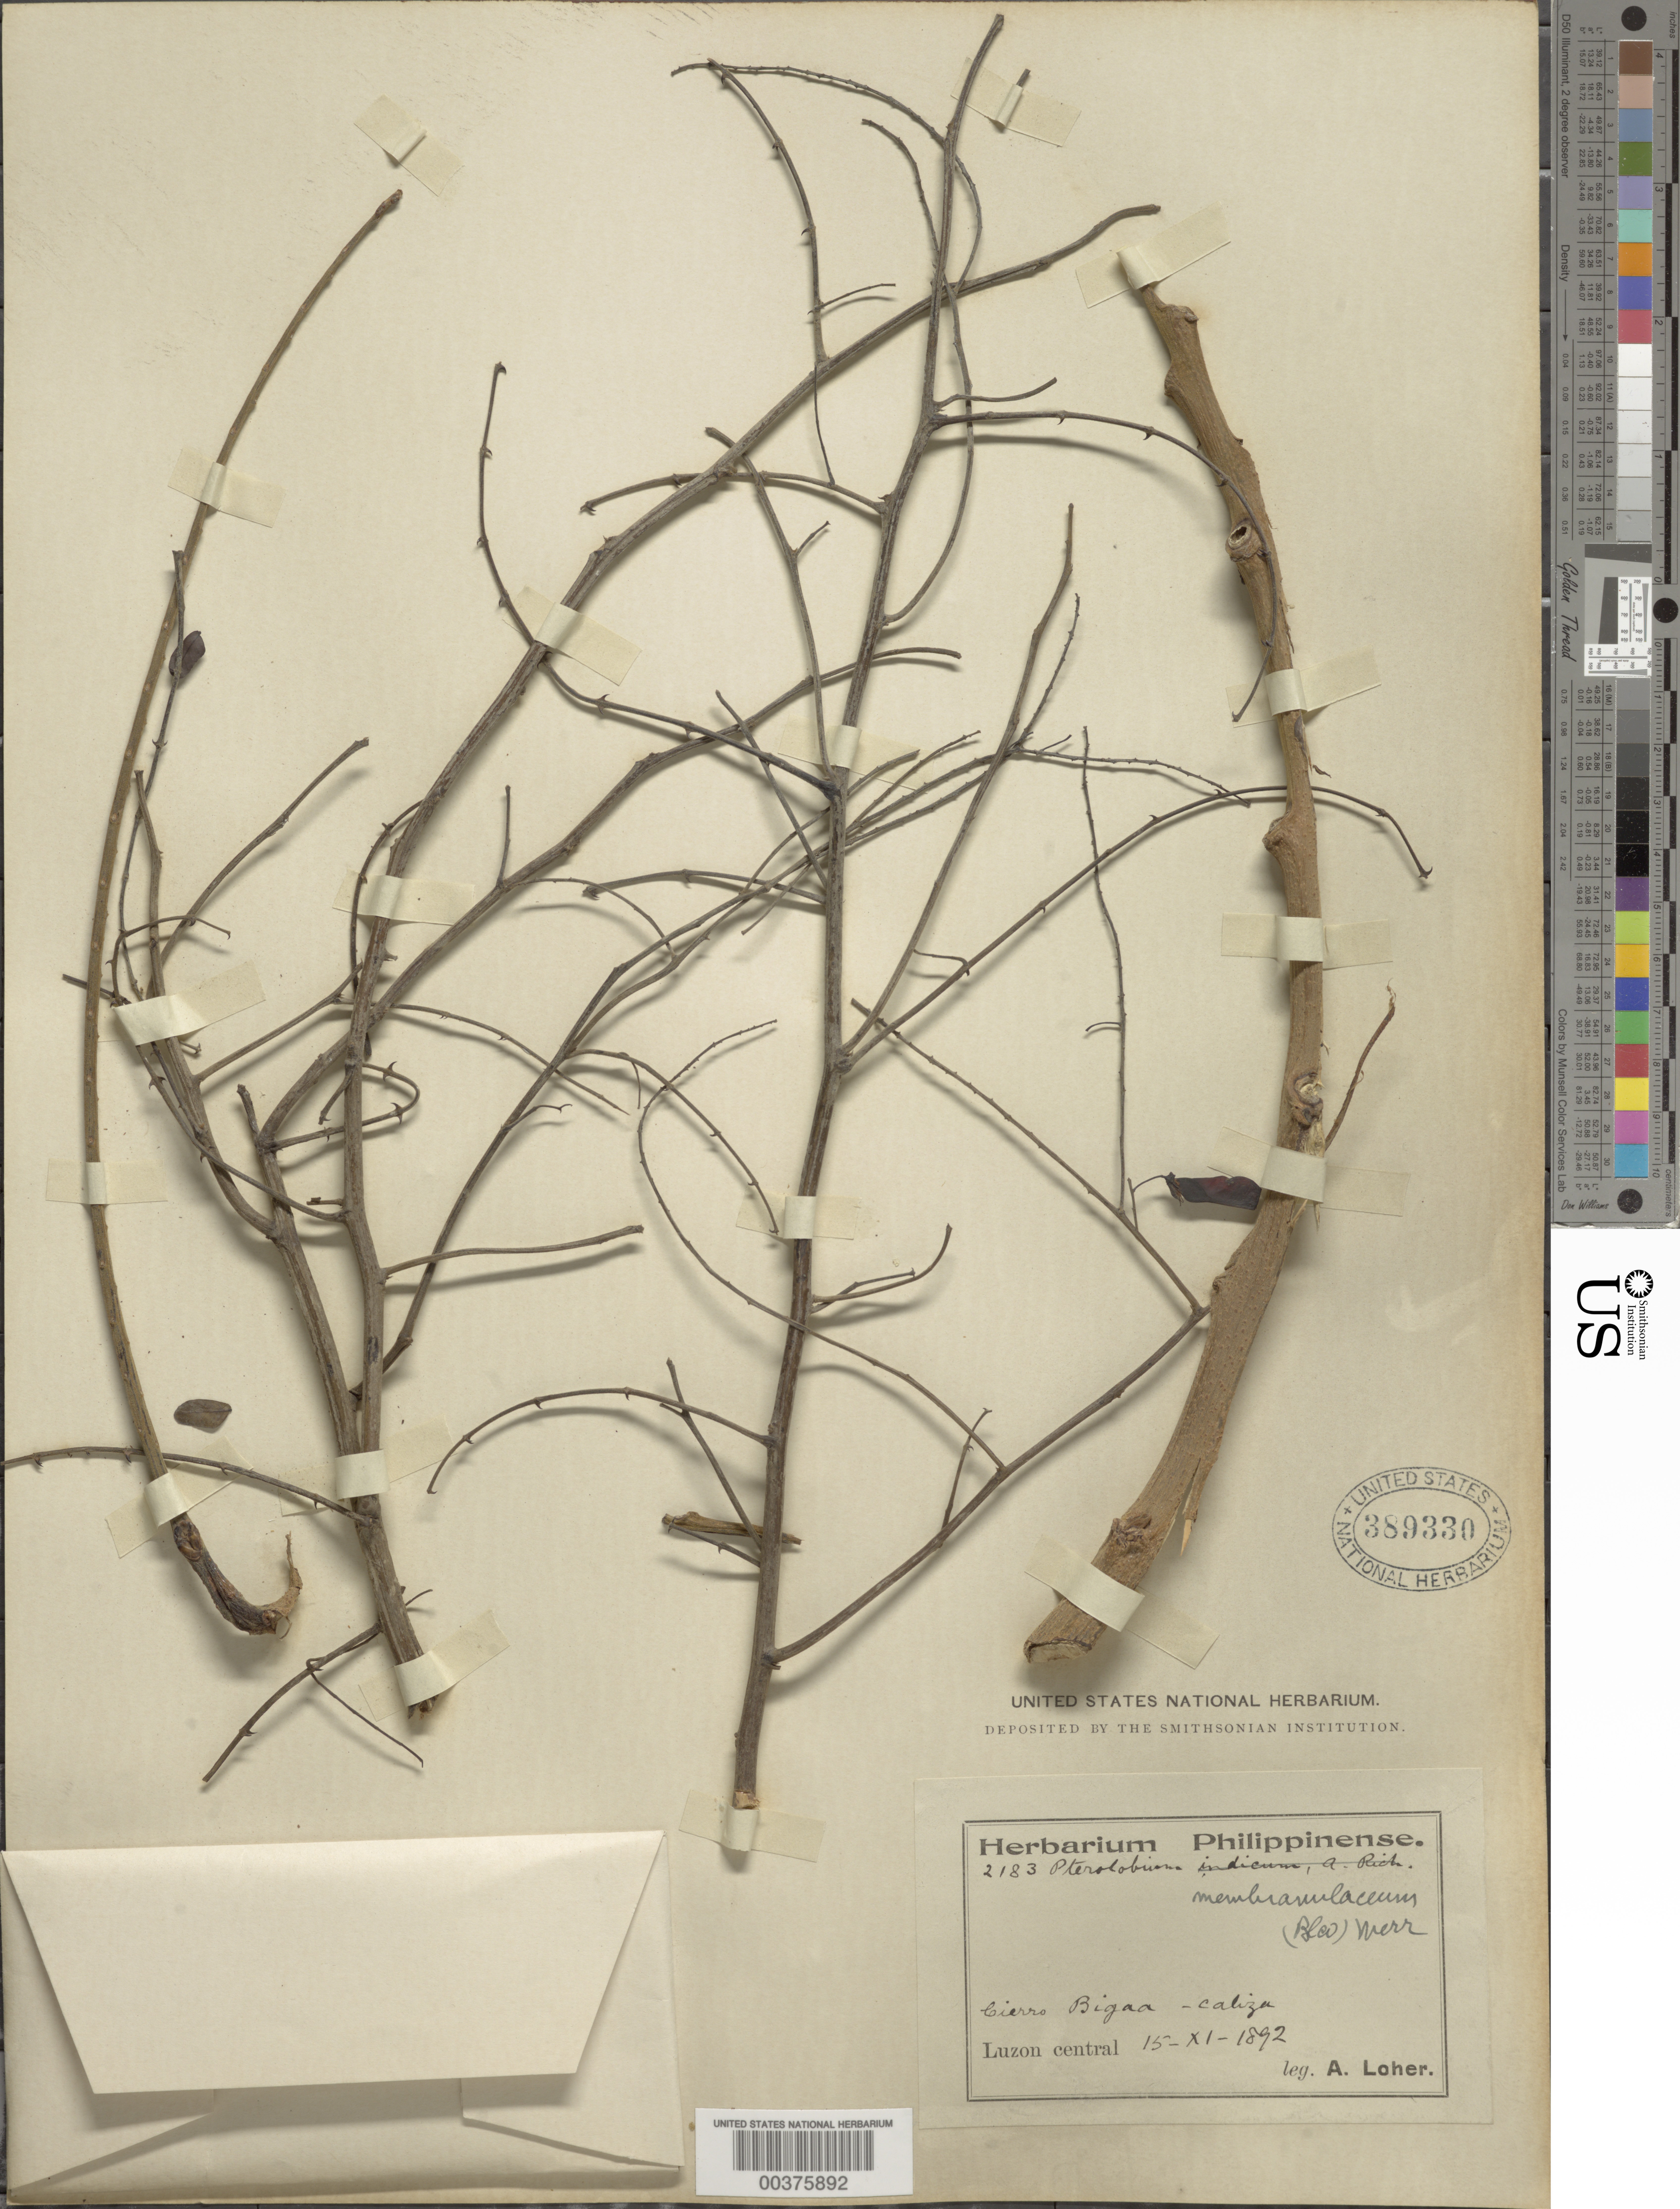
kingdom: Plantae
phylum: Tracheophyta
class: Magnoliopsida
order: Fabales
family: Fabaceae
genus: Pterolobium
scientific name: Pterolobium membranulaceum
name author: (Blanco) Merr.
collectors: A. Loher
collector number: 2183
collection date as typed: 15 Nov 1892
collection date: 1892-11-15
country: Philippines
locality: Cierro bigaa; caliza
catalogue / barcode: US 389330